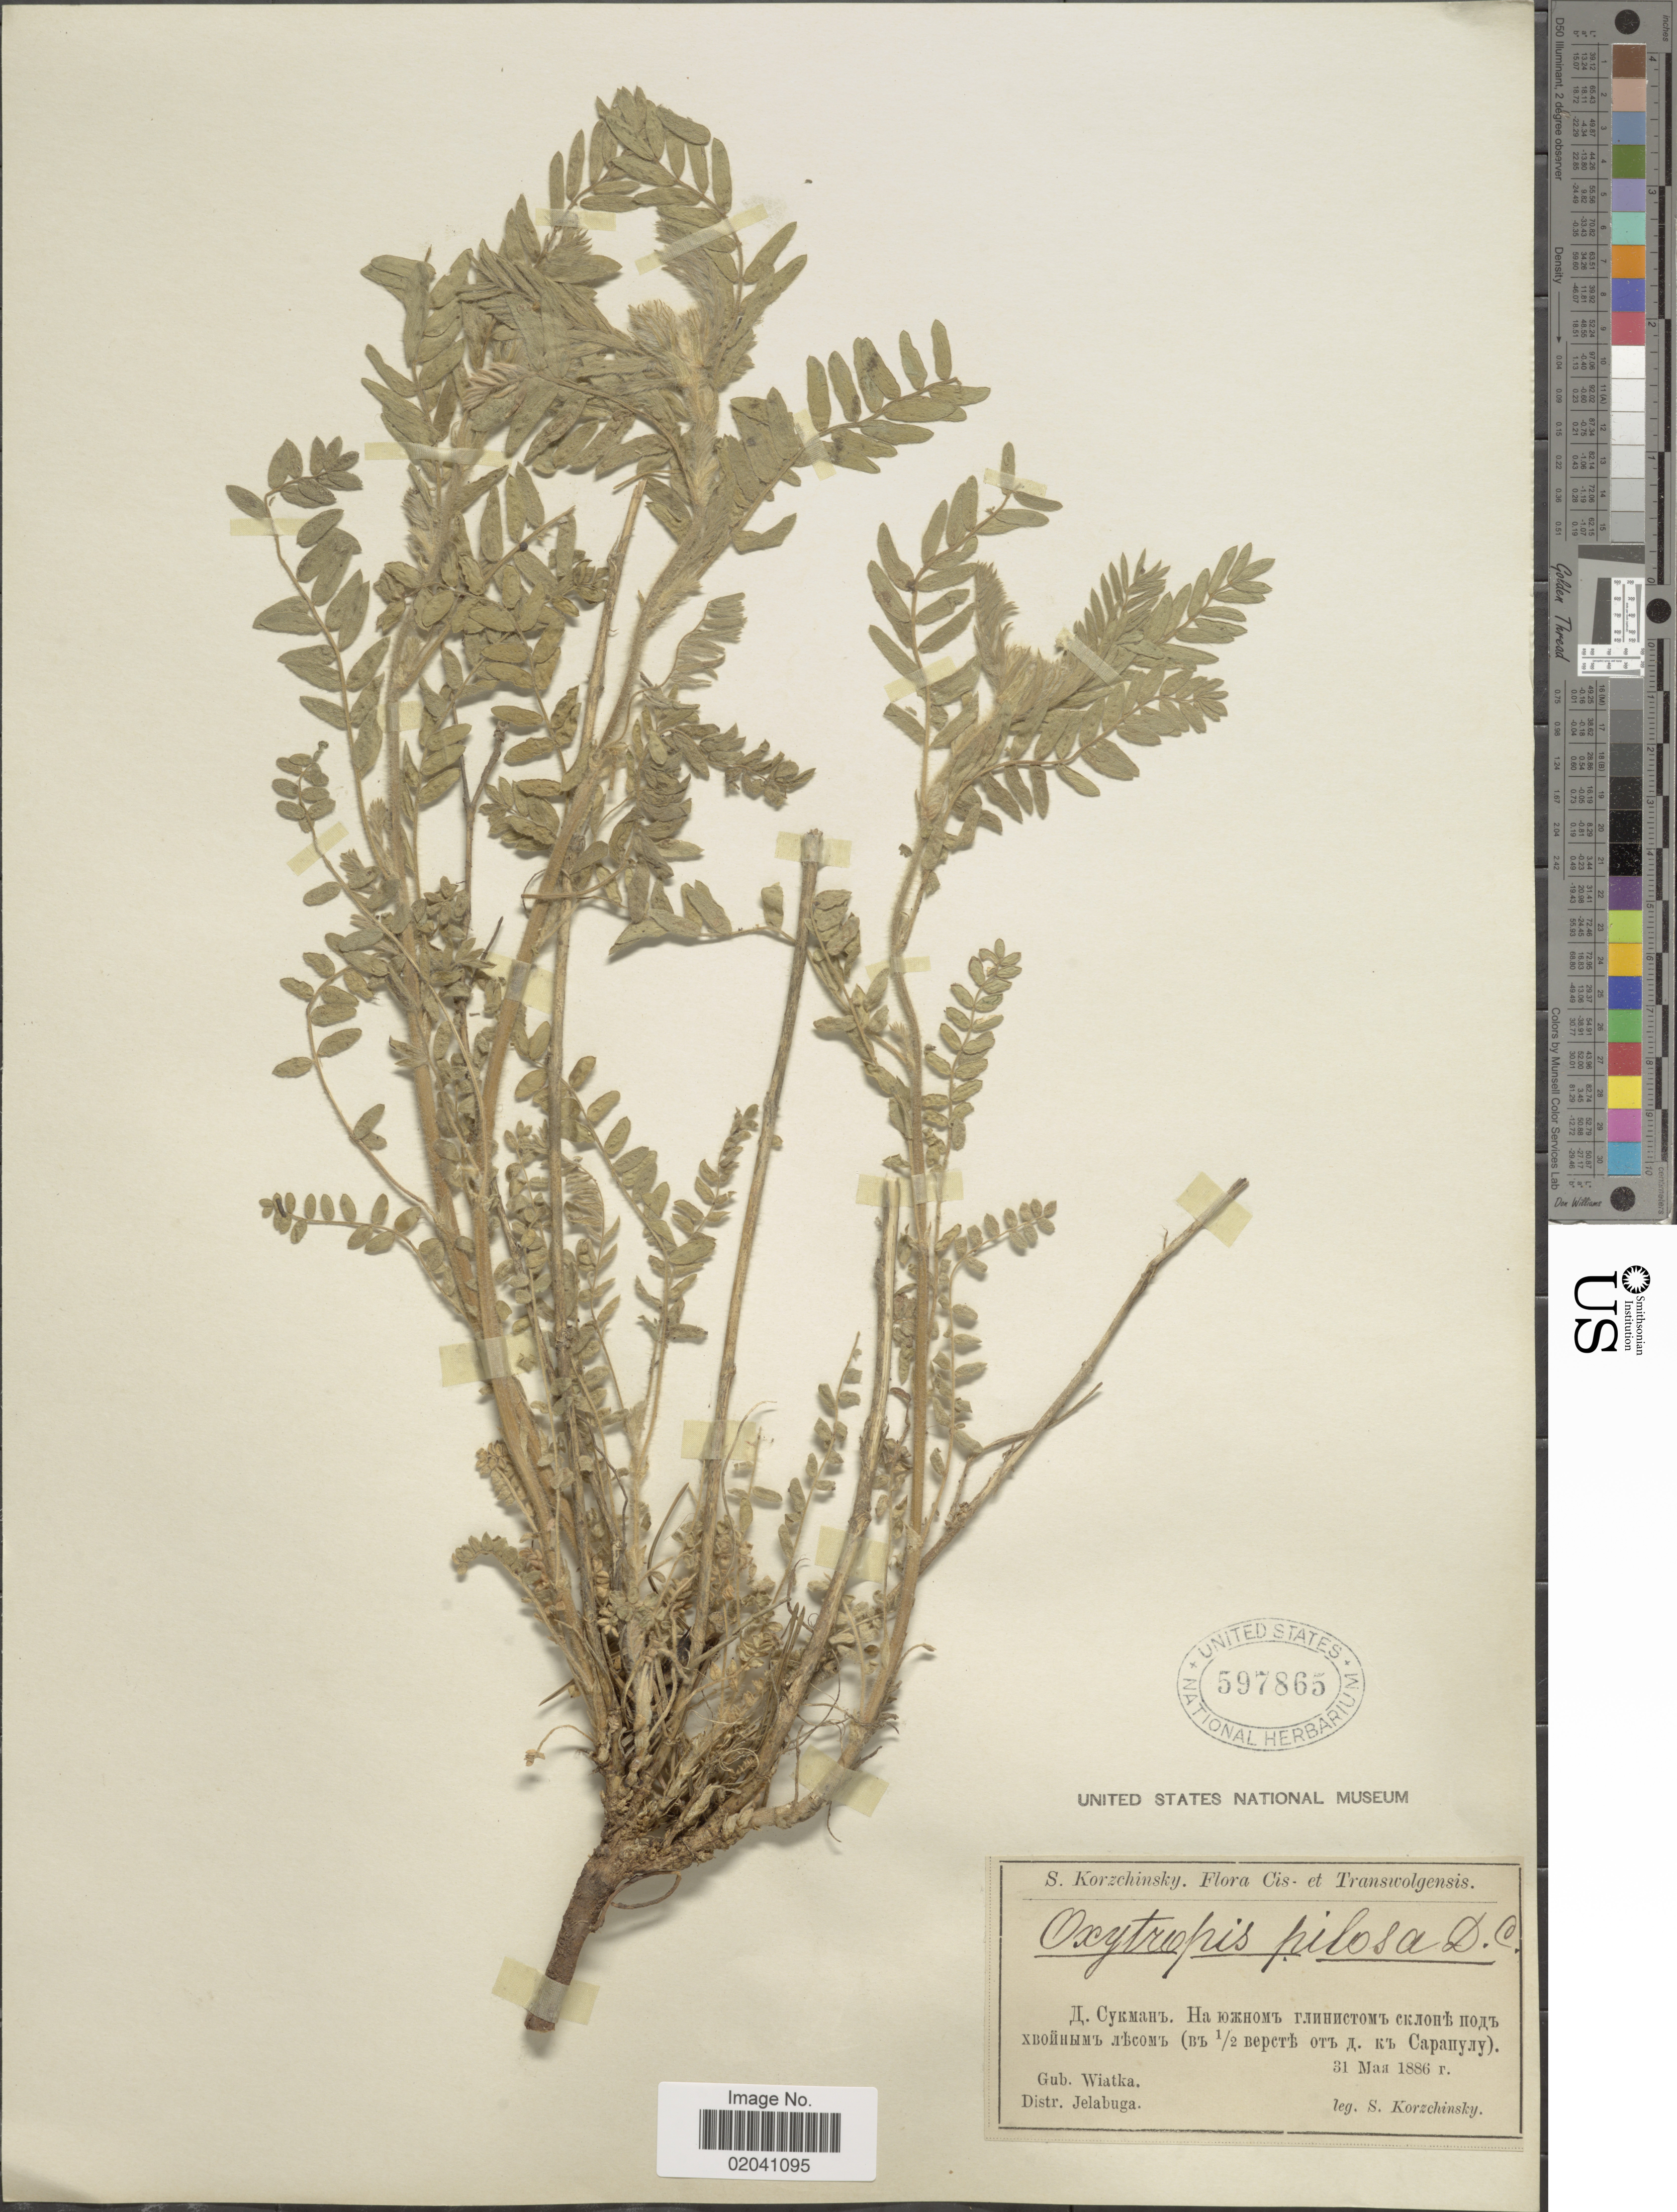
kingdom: Plantae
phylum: Tracheophyta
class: Magnoliopsida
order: Fabales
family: Fabaceae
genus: Oxytropis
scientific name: Oxytropis pilosa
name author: (L.) DC.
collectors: S. Korzchinsky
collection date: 1886-05-31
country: Russian Federation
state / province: Tatarstan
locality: Transwolgensis, Gub. Wiatka, distr. Jelabuga. 0.5 km from Sukman toward Sarapul.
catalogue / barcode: US 597865